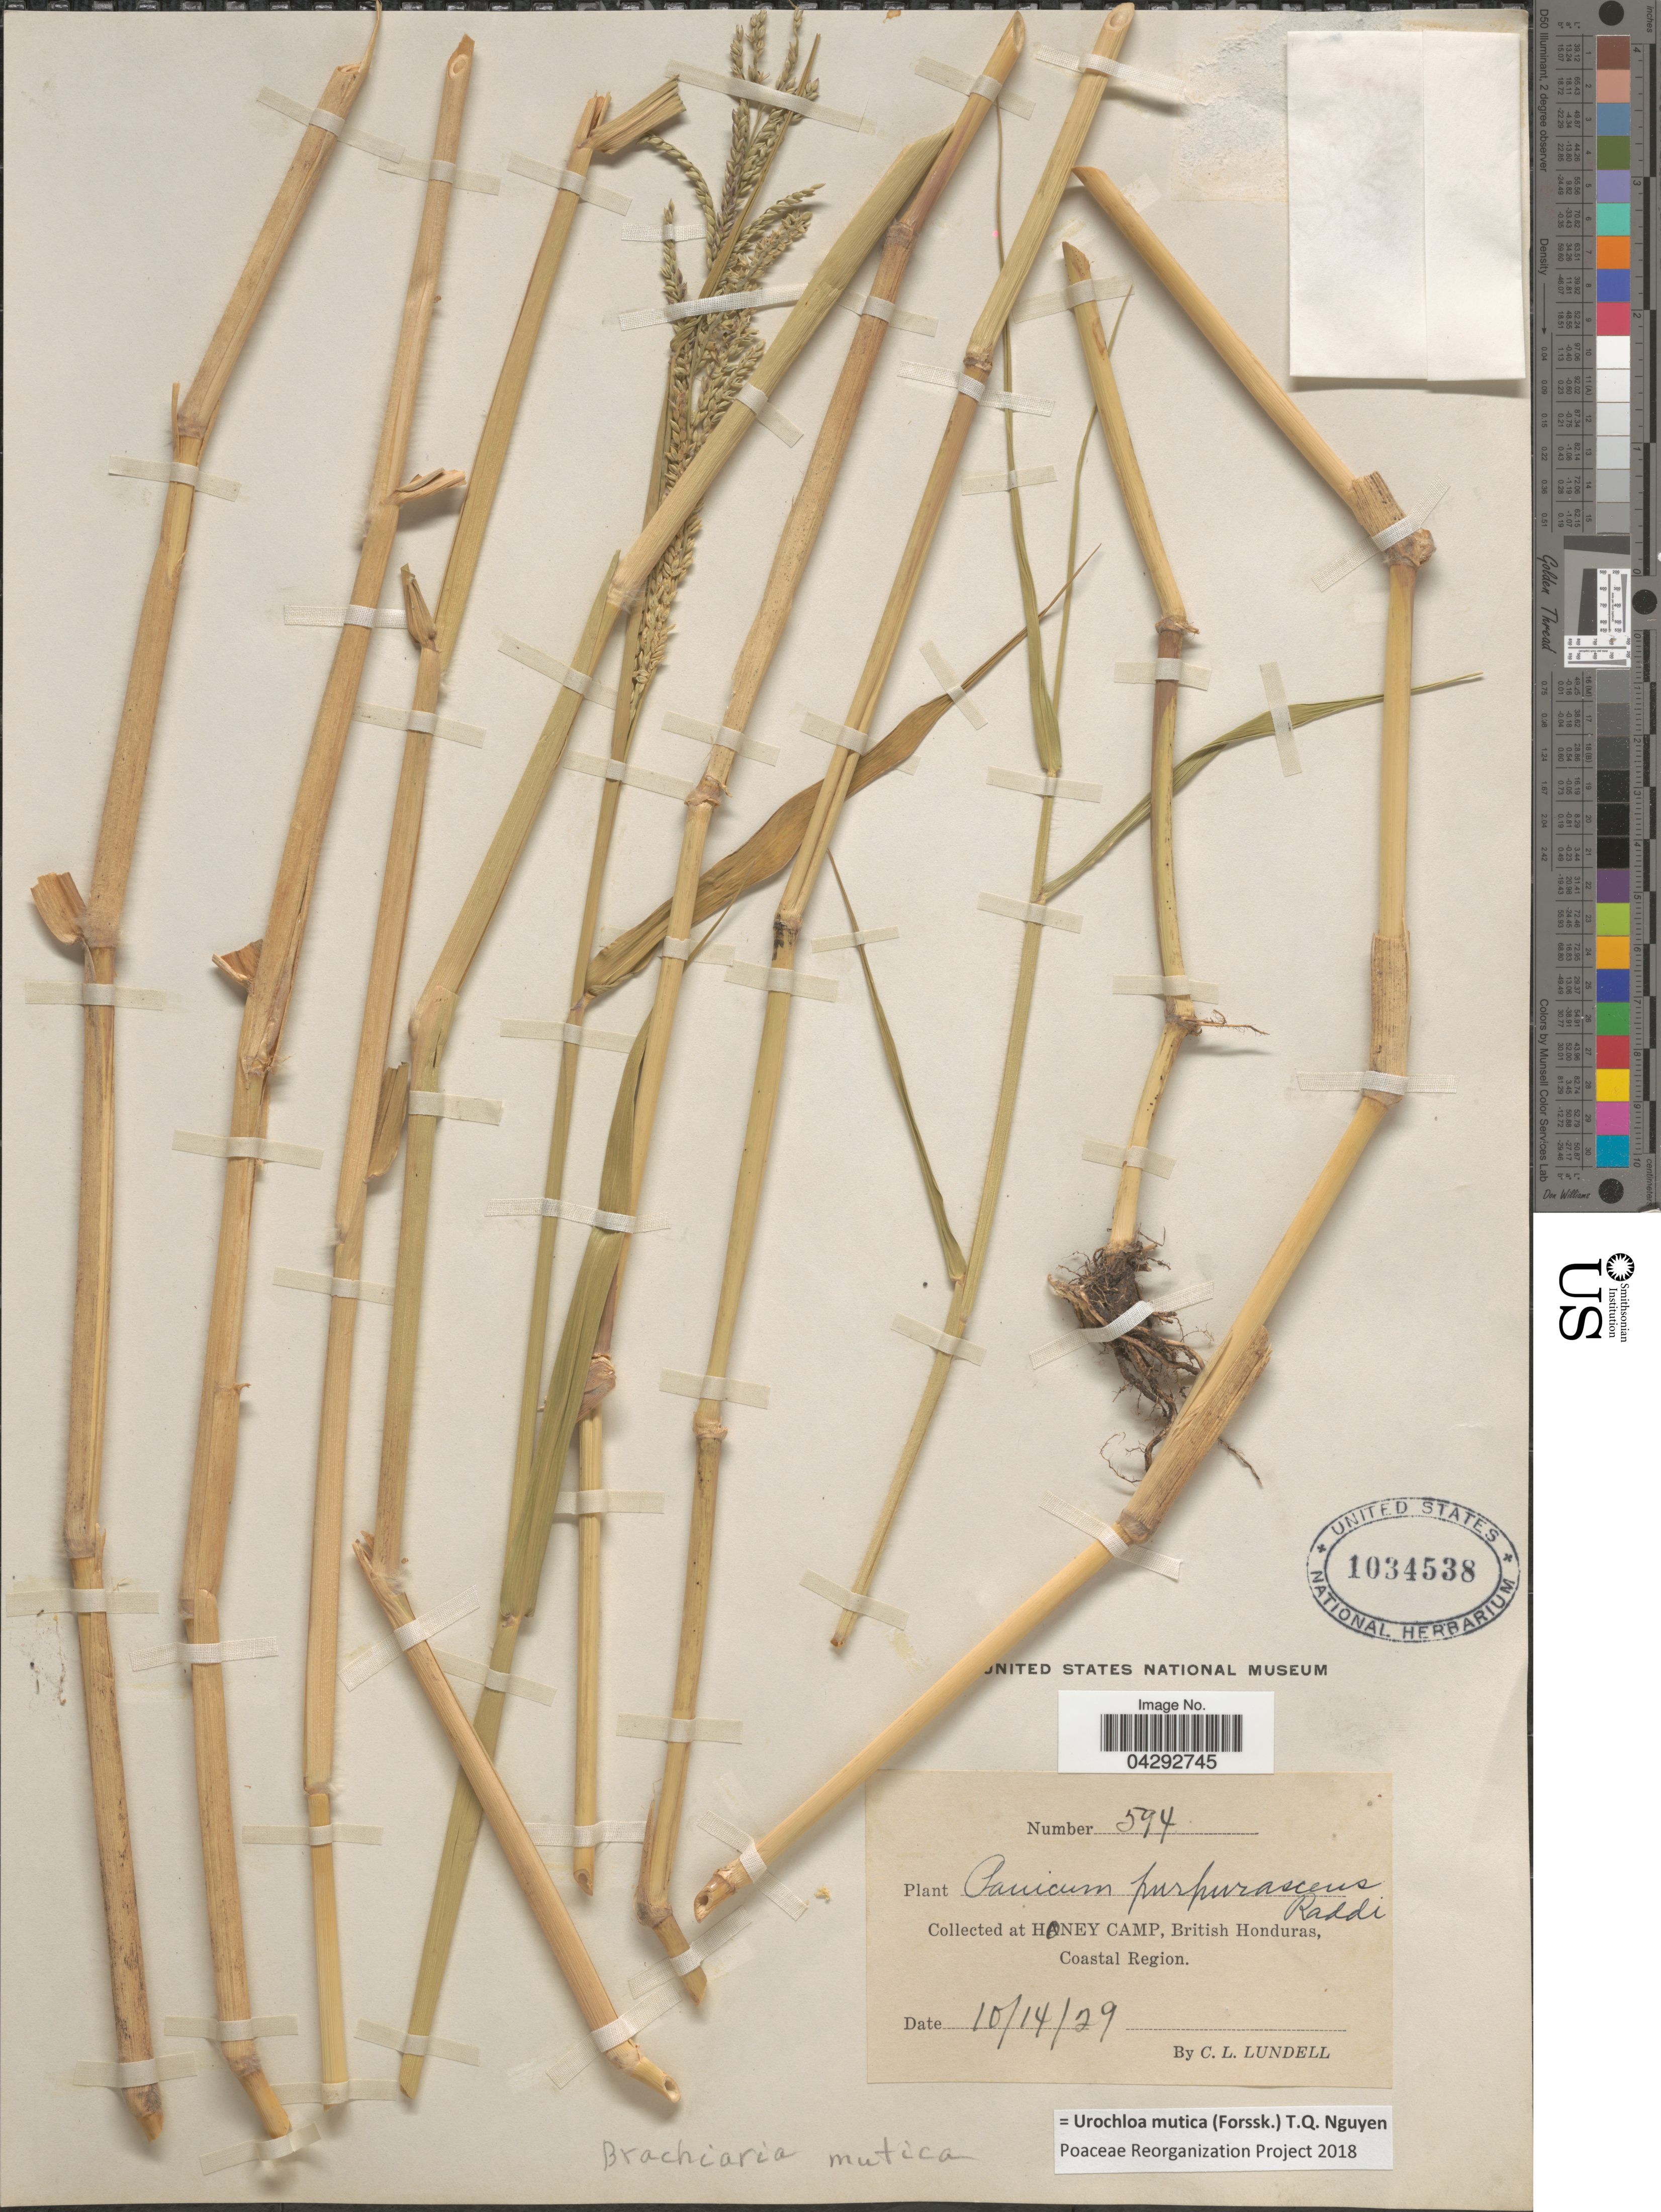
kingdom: Plantae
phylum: Tracheophyta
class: Liliopsida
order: Poales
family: Poaceae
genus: Urochloa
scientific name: Urochloa mutica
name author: (Forssk.) T.Q. Nguyen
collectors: C. L. Lundell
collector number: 594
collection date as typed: Transcribed d/m/y: 14/10/29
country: Belize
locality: At Honey Camp, British Honduras, Coastal Region.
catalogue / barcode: US 1034538